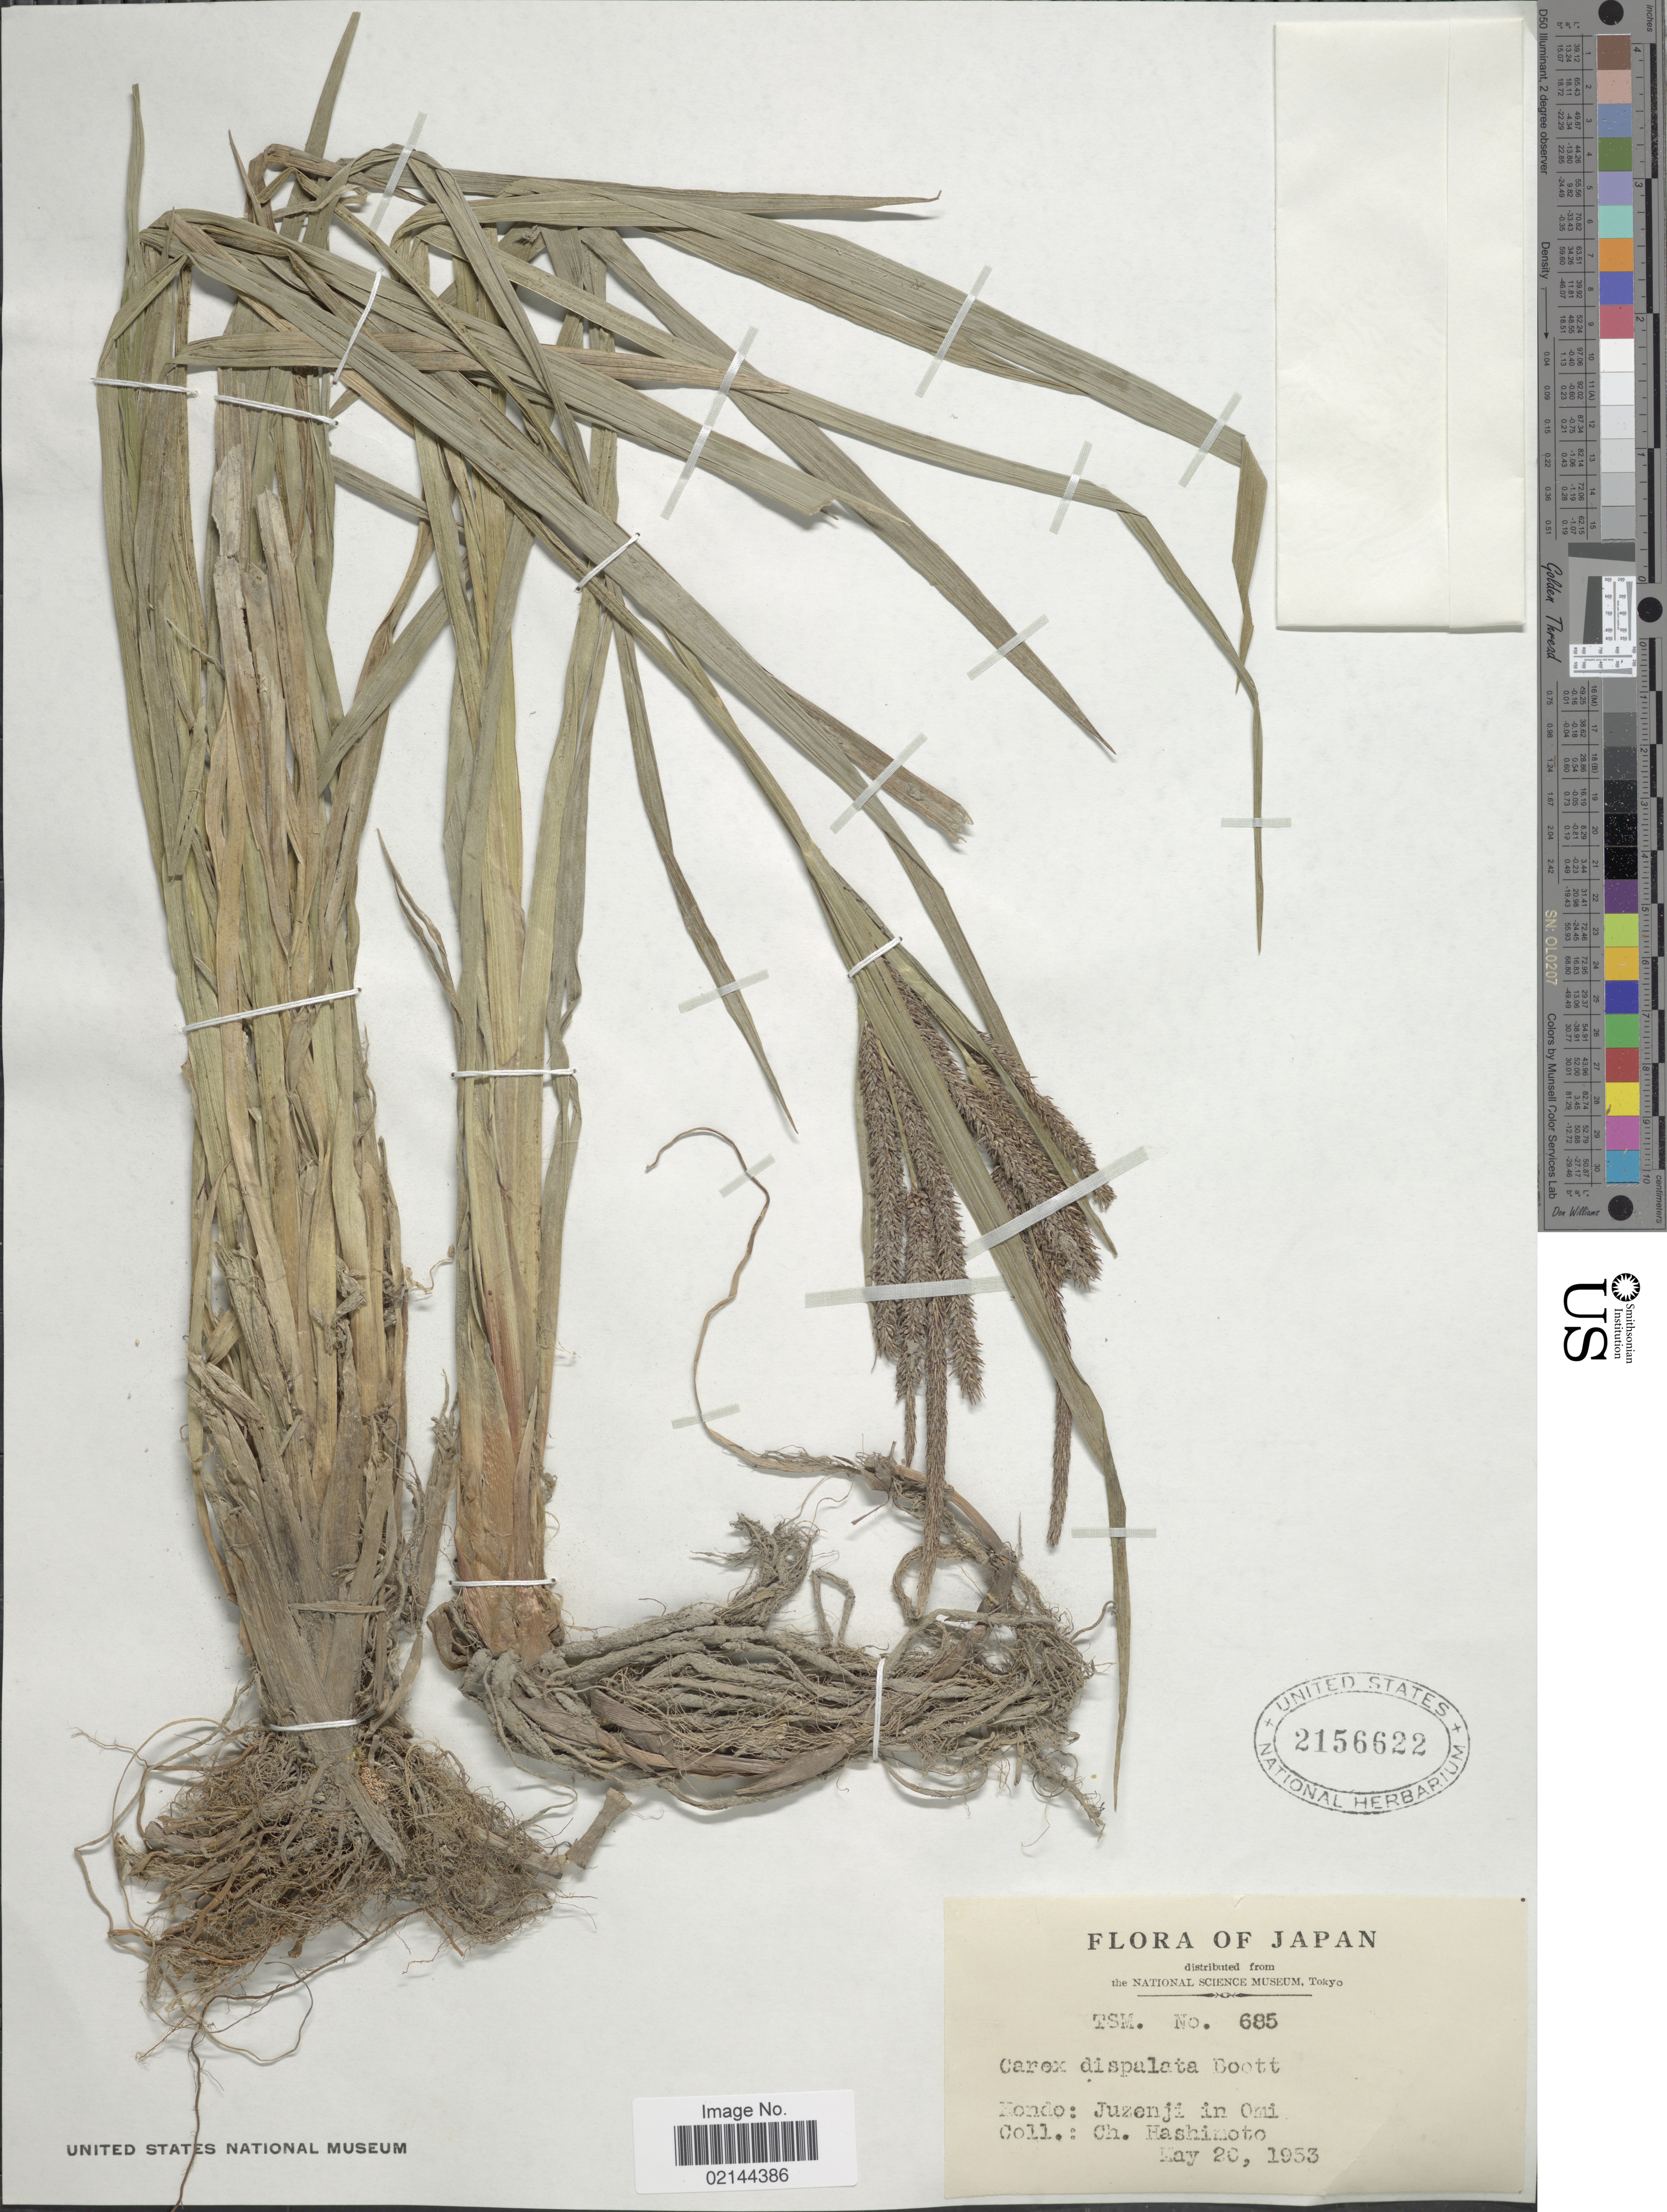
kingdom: Plantae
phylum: Tracheophyta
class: Liliopsida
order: Poales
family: Cyperaceae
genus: Carex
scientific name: Carex dispalata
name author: Boott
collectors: C. Hashimoto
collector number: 685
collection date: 1953-05-20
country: Japan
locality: Hondo: Juzenji in Omi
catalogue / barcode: US 2156622